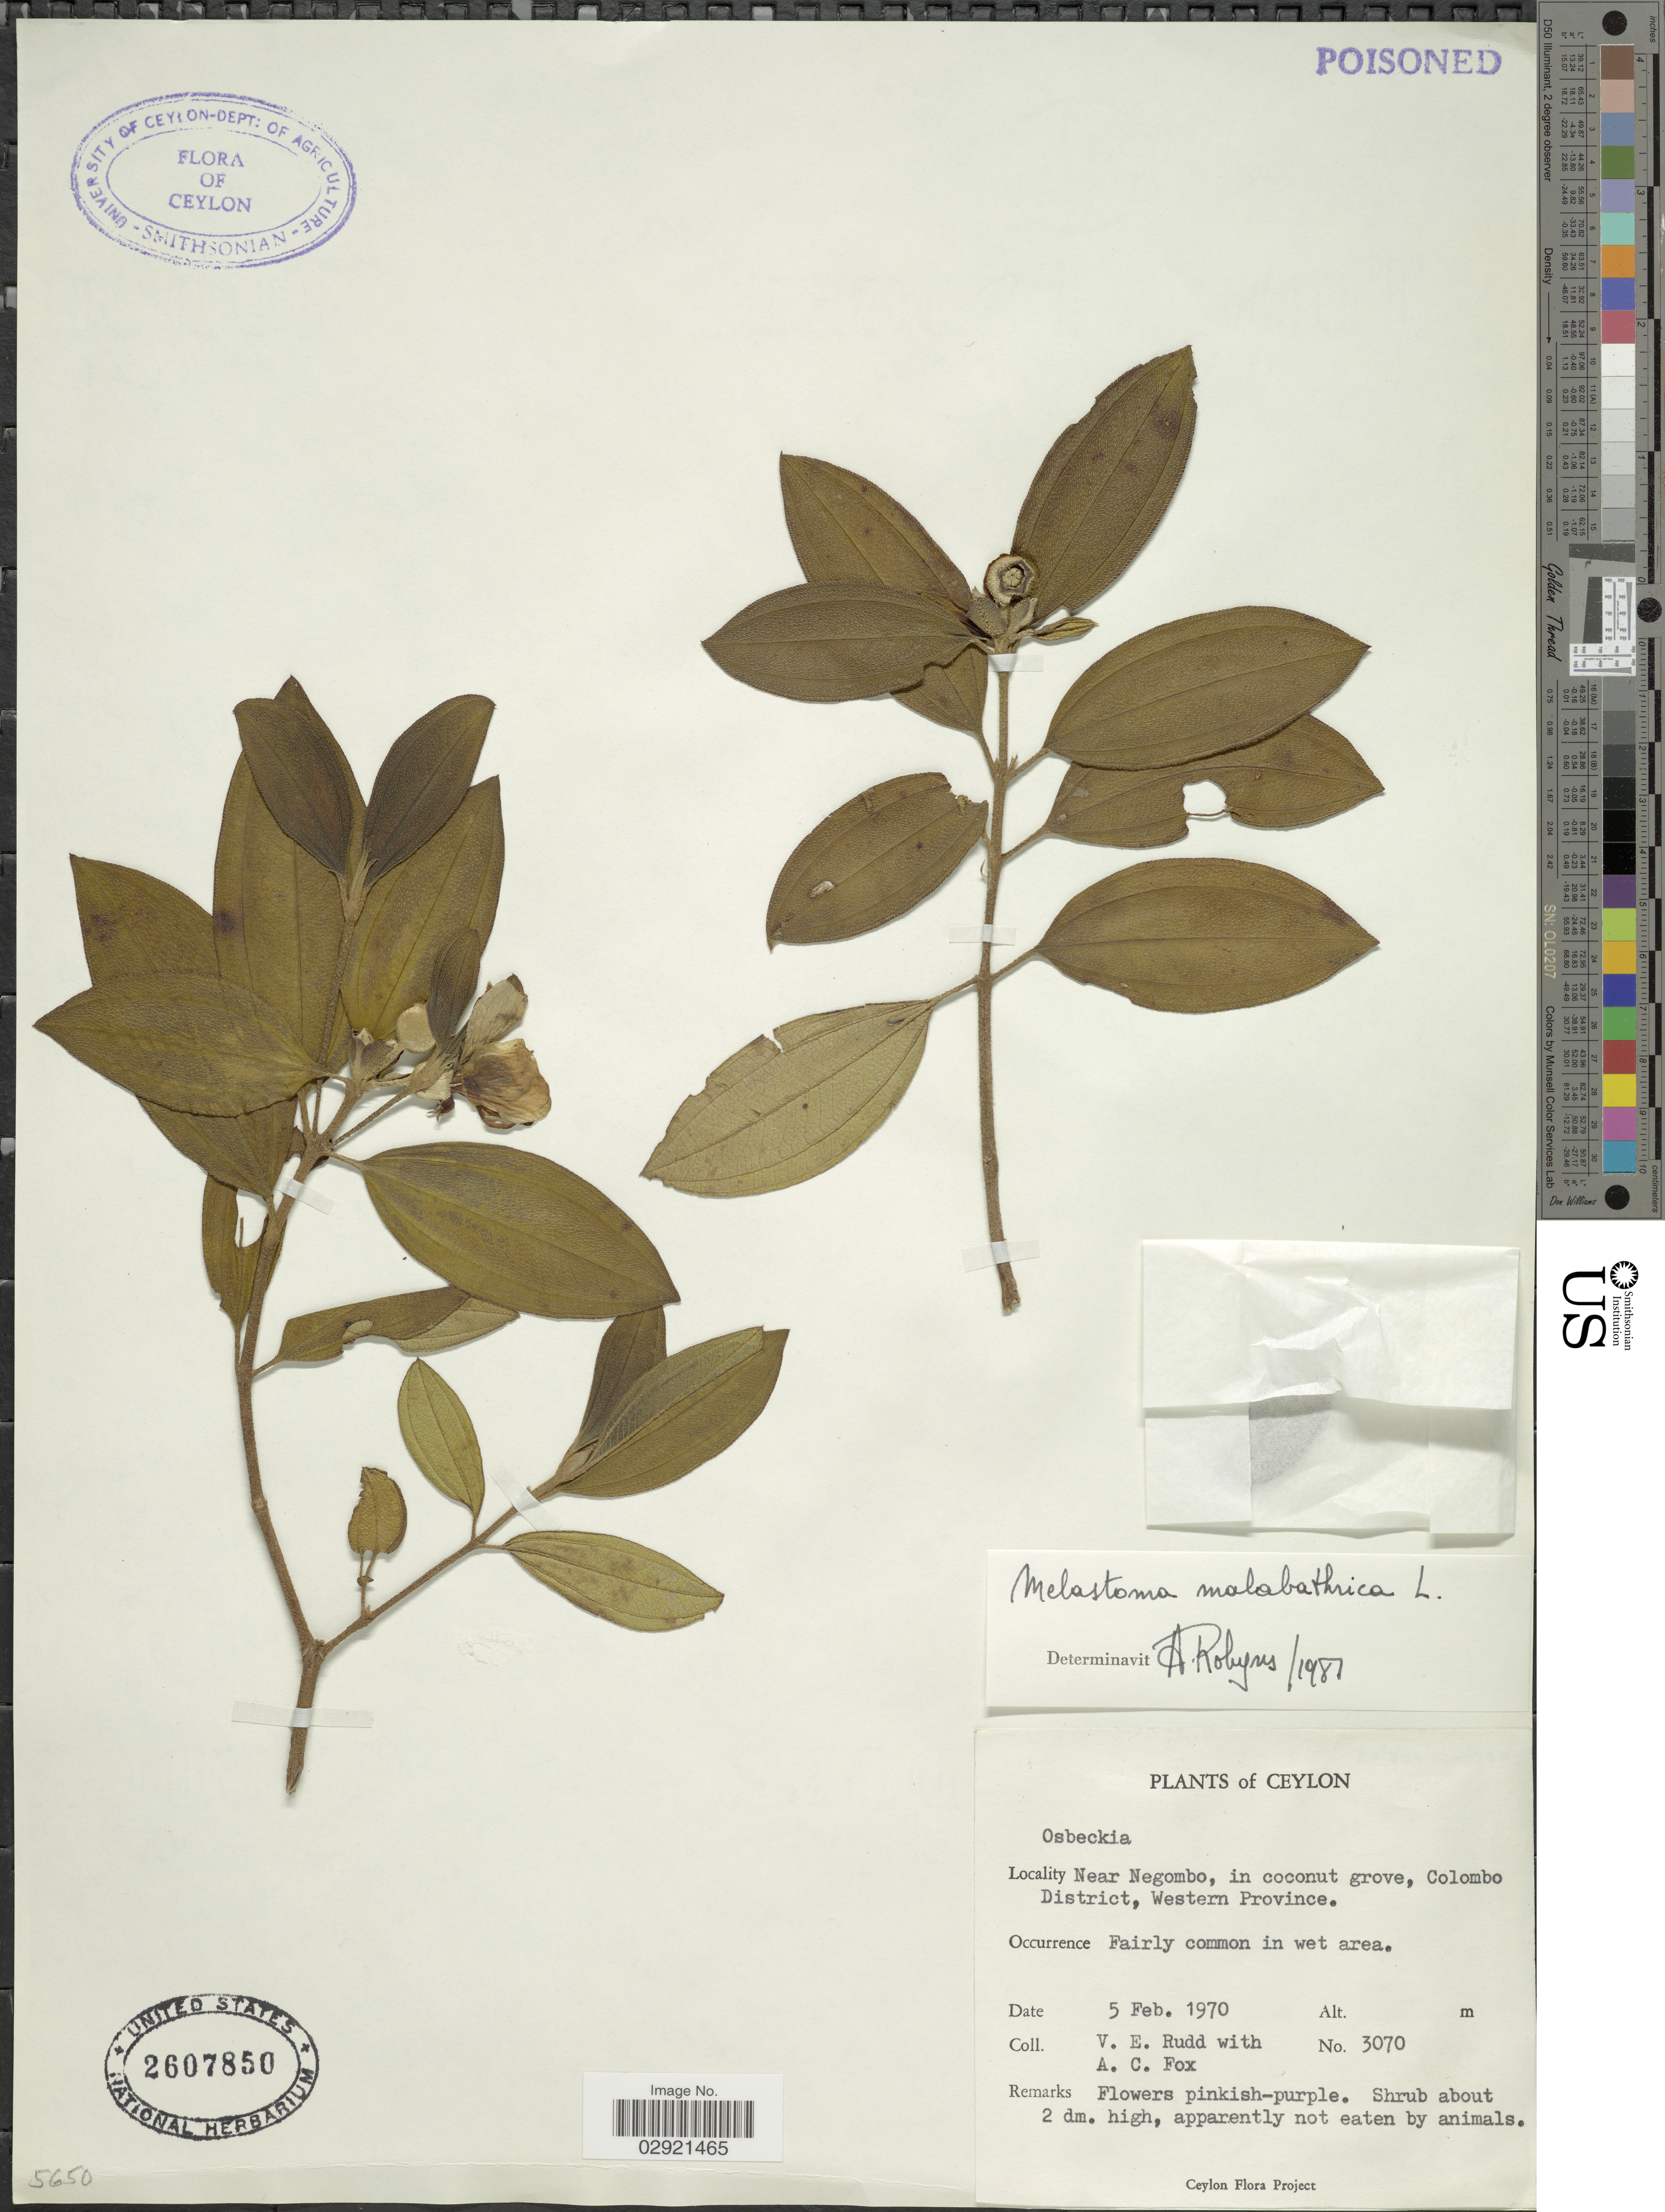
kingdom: Plantae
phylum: Tracheophyta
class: Magnoliopsida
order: Myrtales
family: Melastomataceae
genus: Melastoma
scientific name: Melastoma malabathricum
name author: L.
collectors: V. E. Rudd & A. Fox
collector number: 3070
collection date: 1970-02-05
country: Sri Lanka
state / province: Western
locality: Ceylon. Near Negombo, Colombo District.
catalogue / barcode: US 2607850